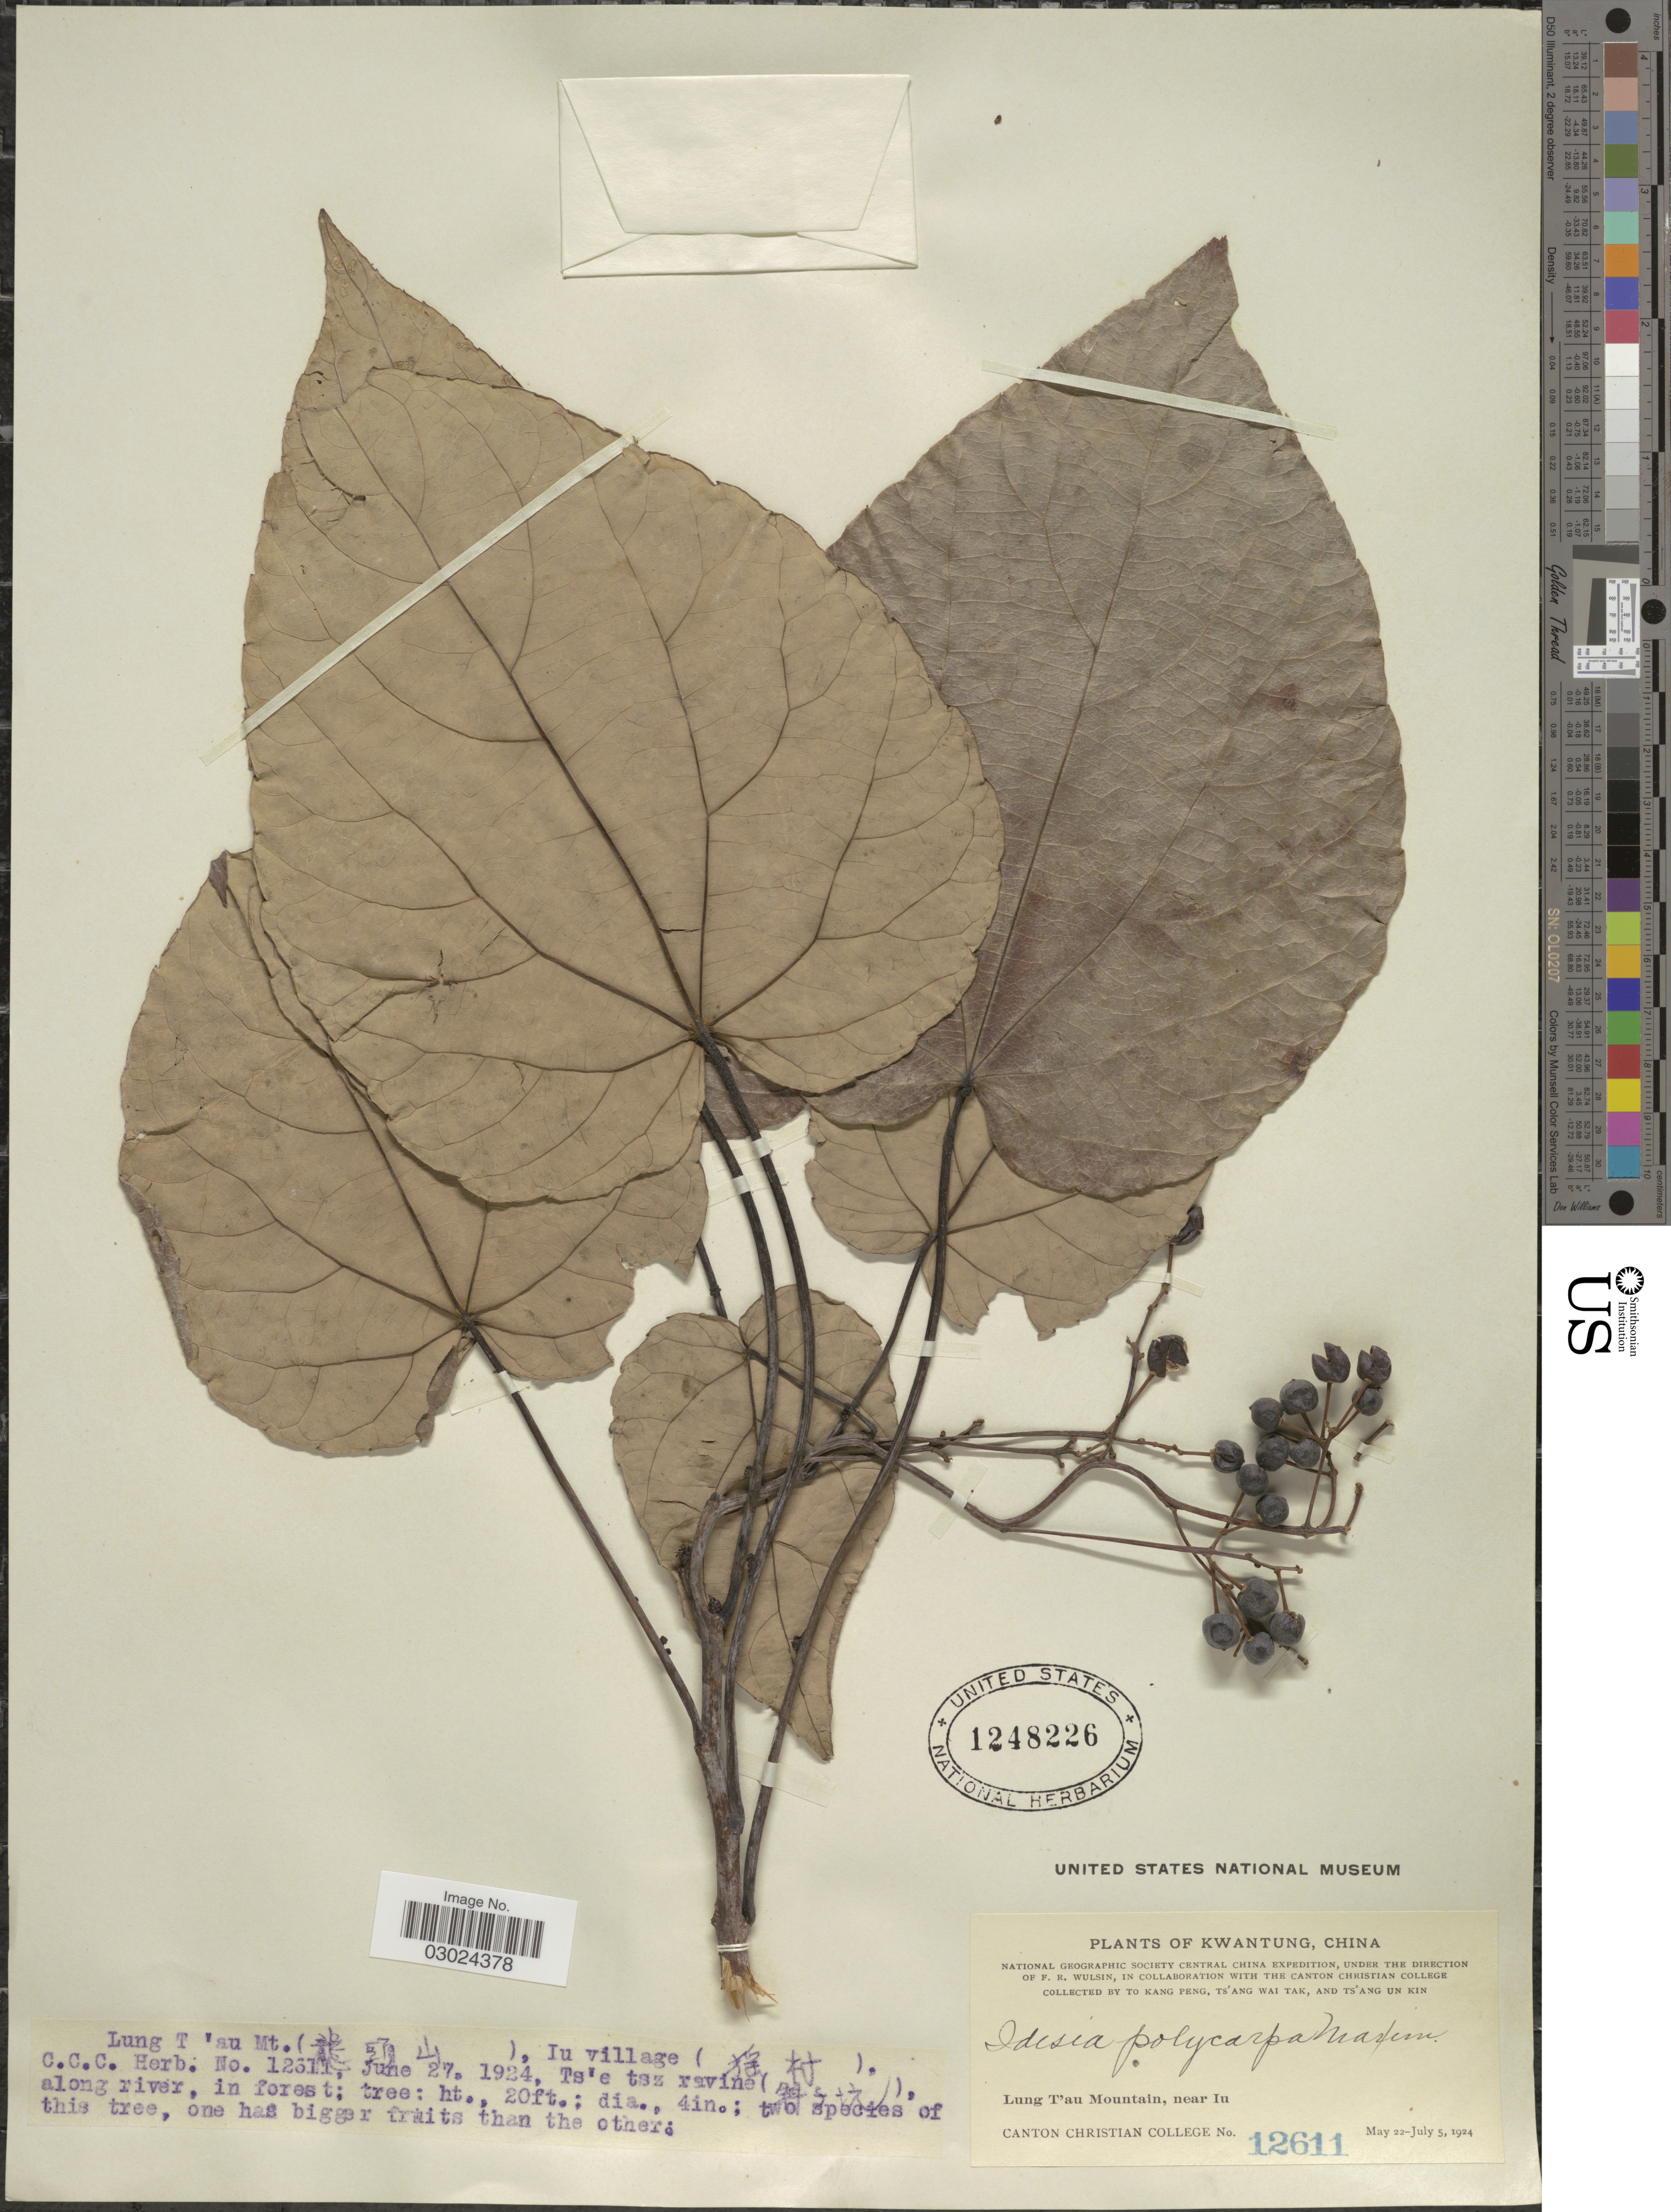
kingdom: Plantae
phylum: Tracheophyta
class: Magnoliopsida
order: Malpighiales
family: Salicaceae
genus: Idesia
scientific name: Idesia polycarpa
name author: Maxim.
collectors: K. Peng, W. T. Tsang & Ts' Ang Un Kin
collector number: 12611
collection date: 1924-06-27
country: China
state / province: Guangdong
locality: Kwangtung. Lung T'au Mountain, near Iu.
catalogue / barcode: US 1248226